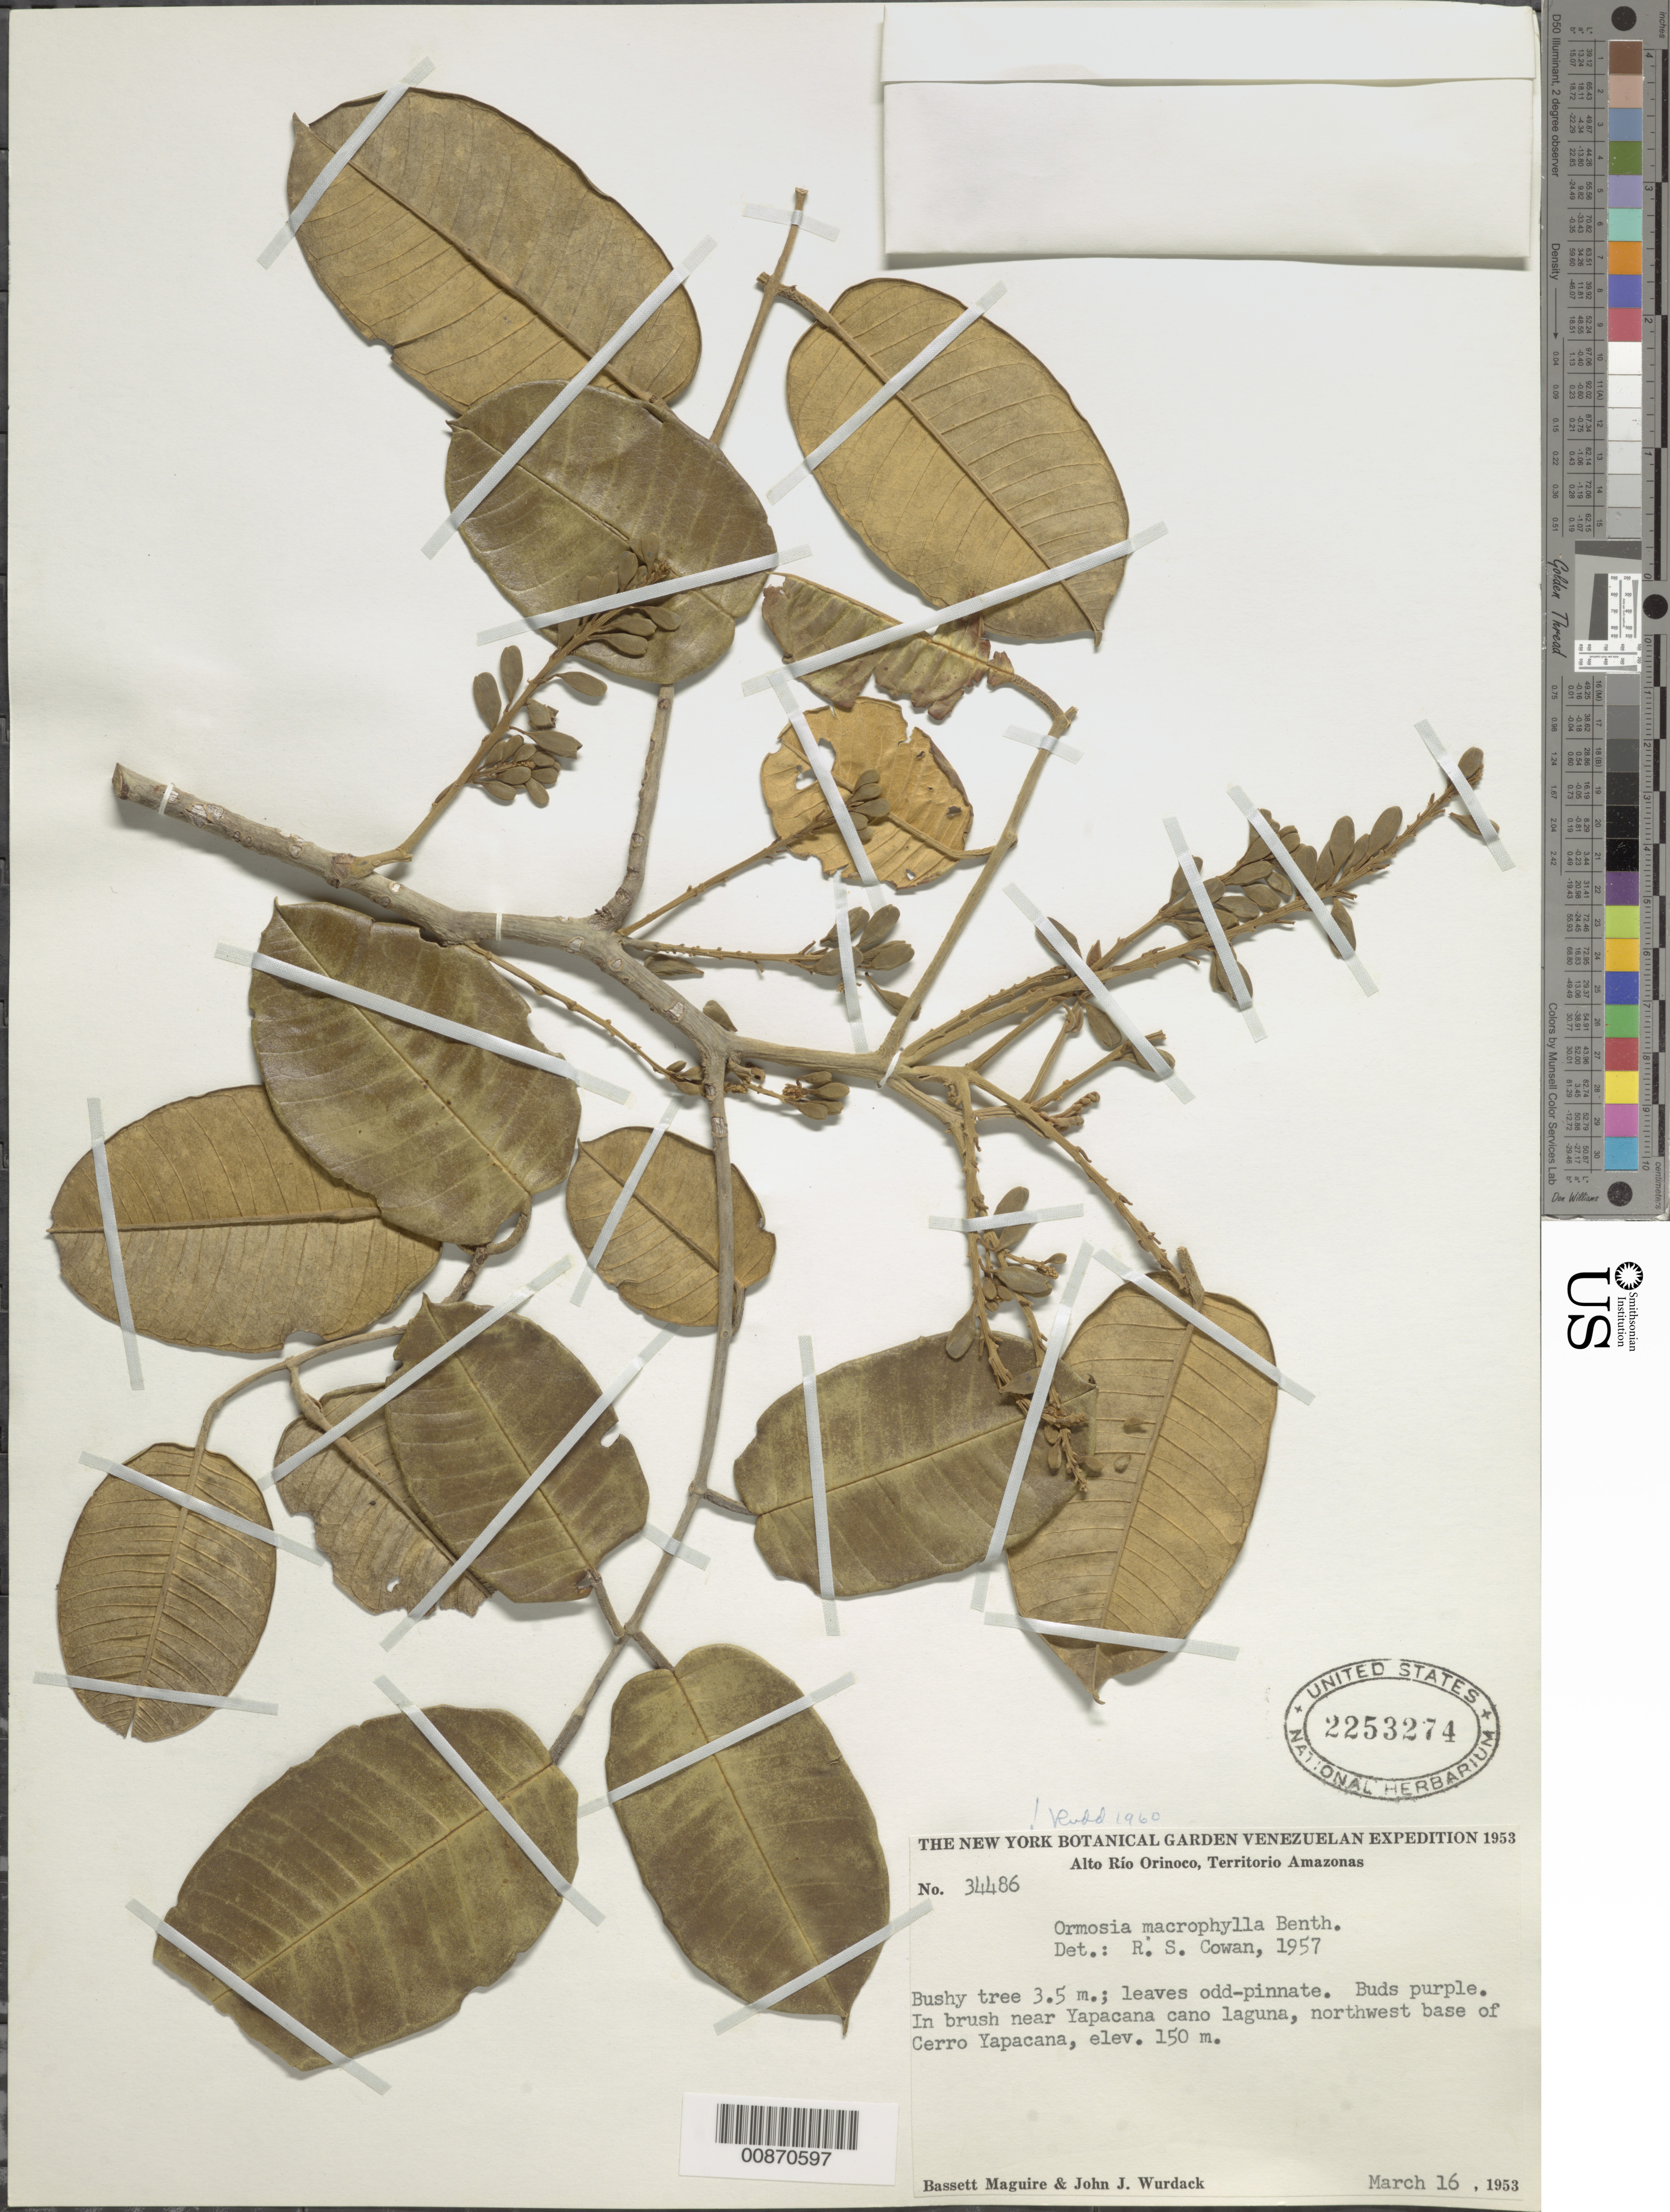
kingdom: Plantae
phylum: Tracheophyta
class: Magnoliopsida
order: Fabales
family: Fabaceae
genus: Ormosia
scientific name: Ormosia macrophylla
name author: Benth.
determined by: Rudd, V. E.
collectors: B. Maguire & J. J. Wurdack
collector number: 34486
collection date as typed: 16-Mar-53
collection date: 1953-03-16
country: Venezuela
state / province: Amazonas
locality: Alto Río Orinoco, Cerro Yapacána, NW base; near Yapacána Caño laguna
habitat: Brush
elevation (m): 150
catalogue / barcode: US 2253274